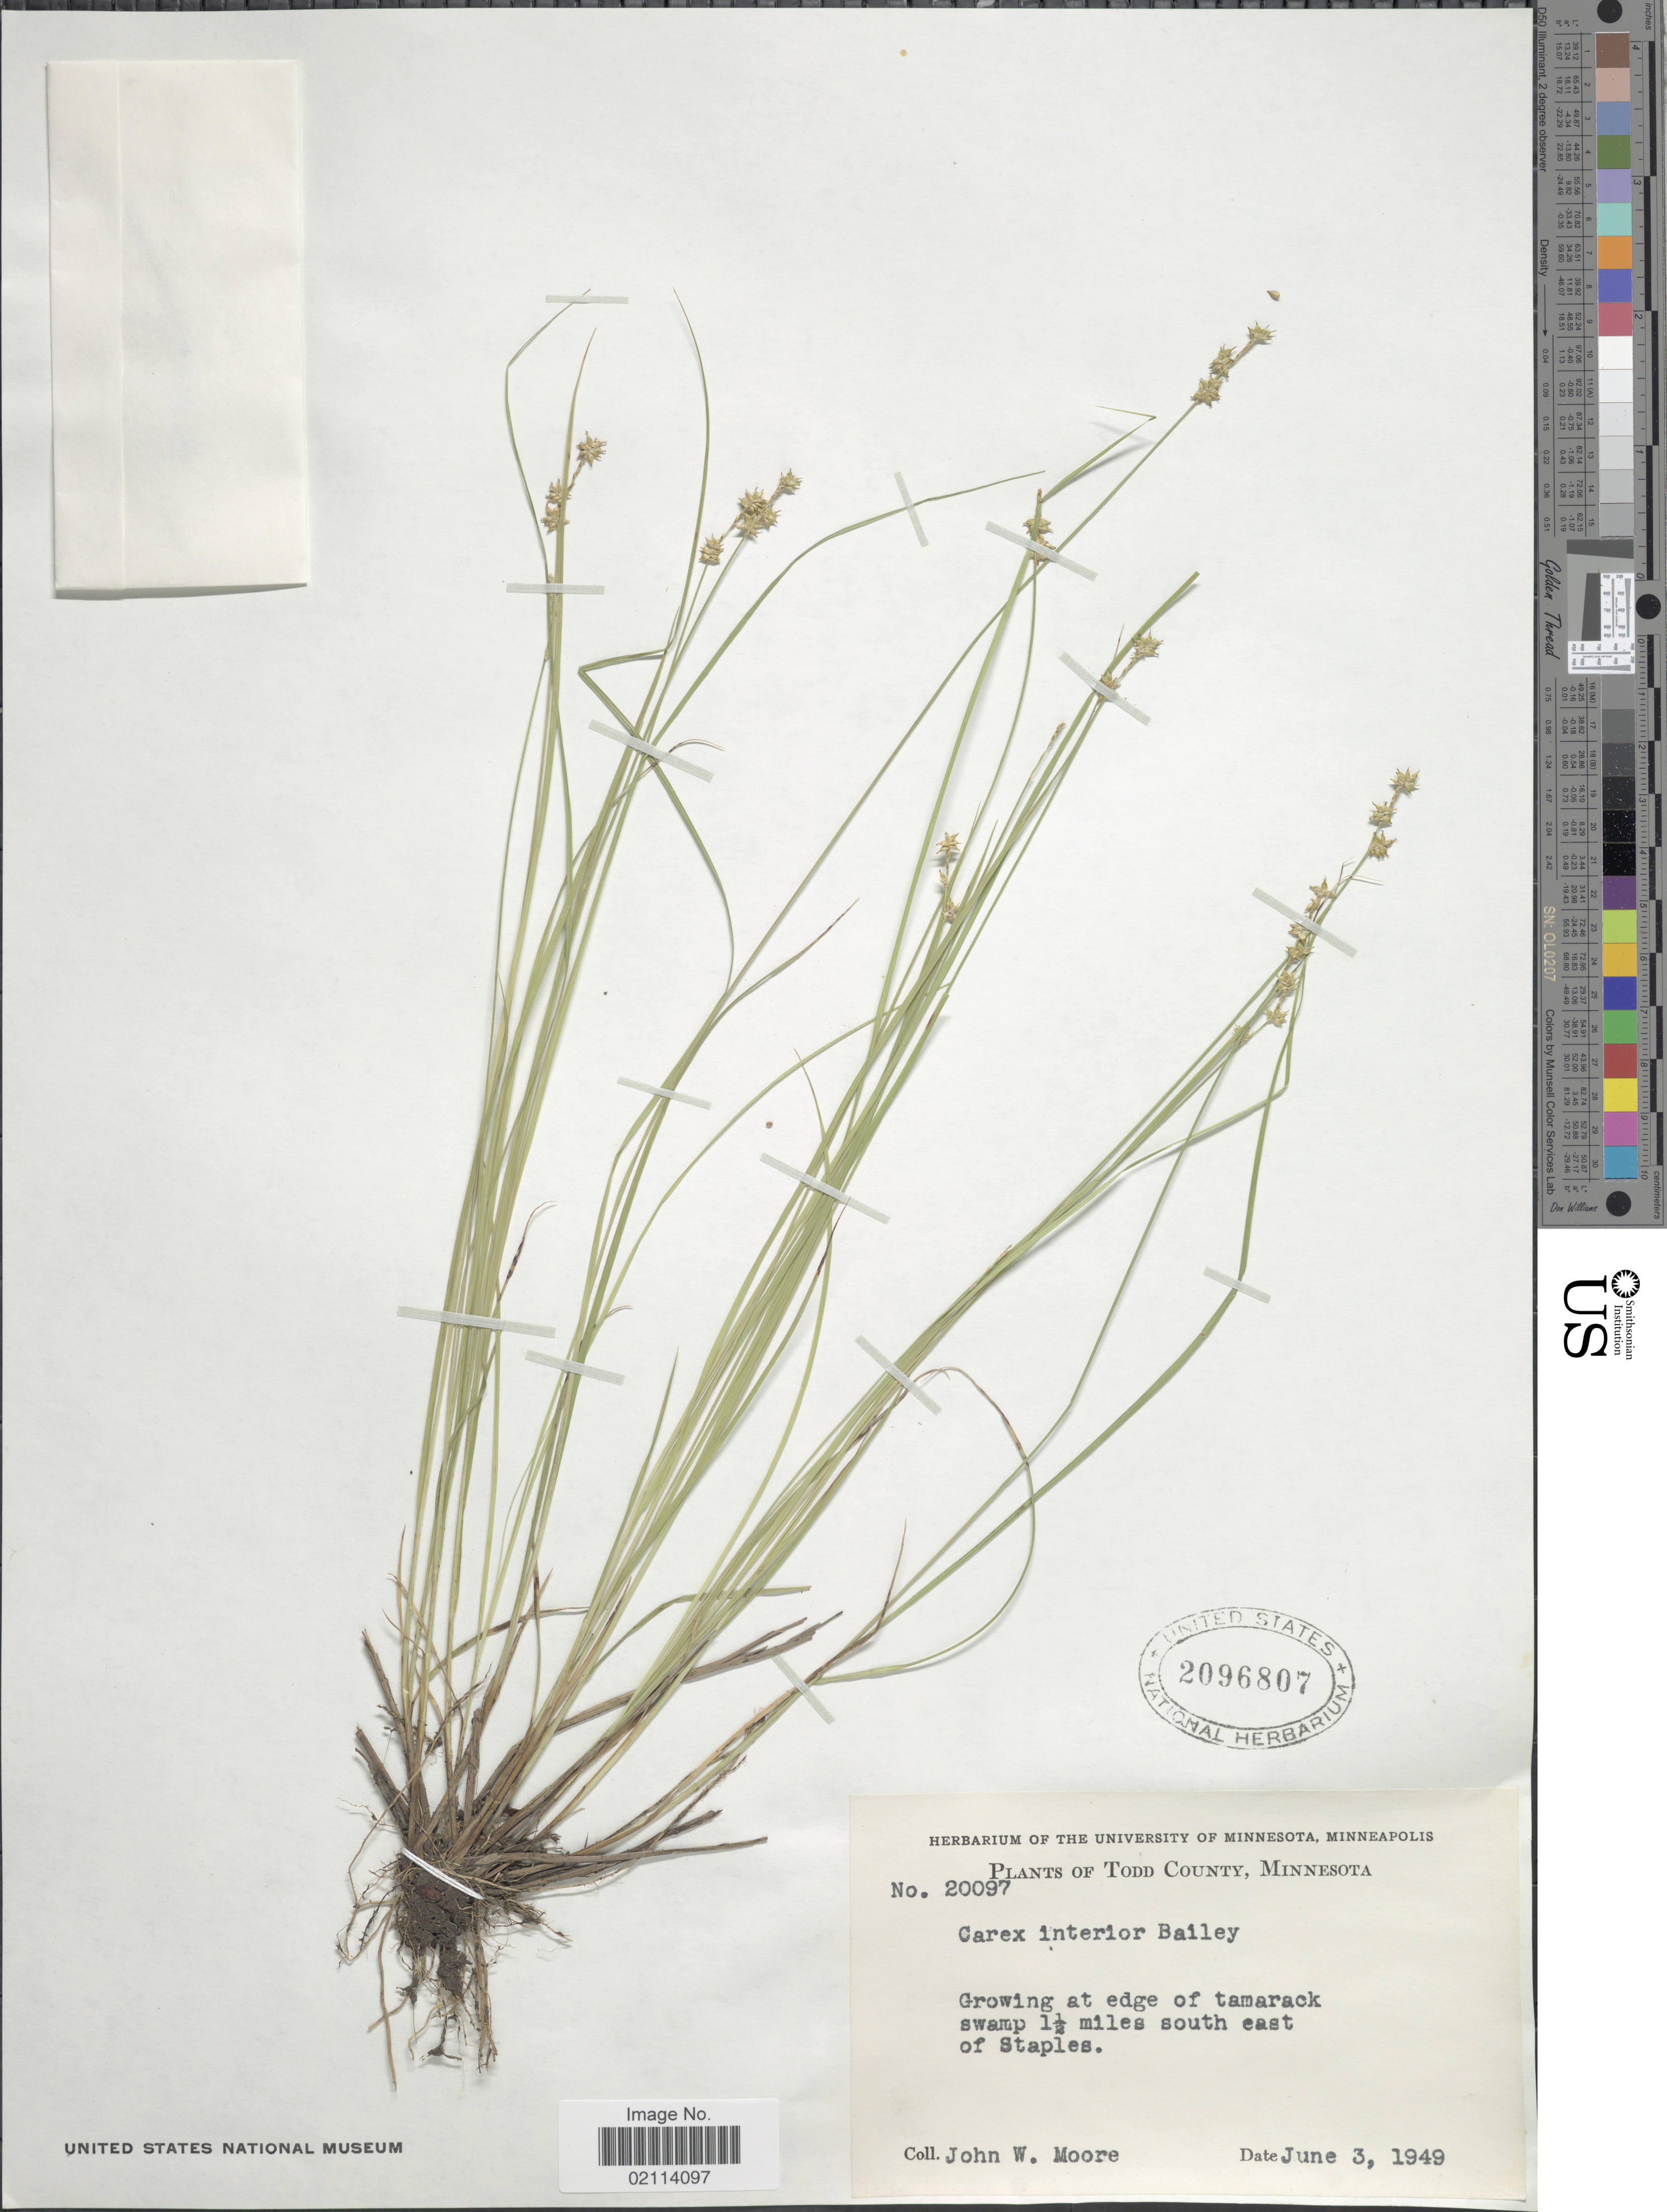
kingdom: Plantae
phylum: Tracheophyta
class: Liliopsida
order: Poales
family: Cyperaceae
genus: Carex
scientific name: Carex interior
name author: L.H. Bailey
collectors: J. Moore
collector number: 20097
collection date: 1949-06-03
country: United States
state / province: Minnesota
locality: Todd County, growing at edge of tamarack swamp 1 1/2 miles south east of Staples.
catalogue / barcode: US 2096807